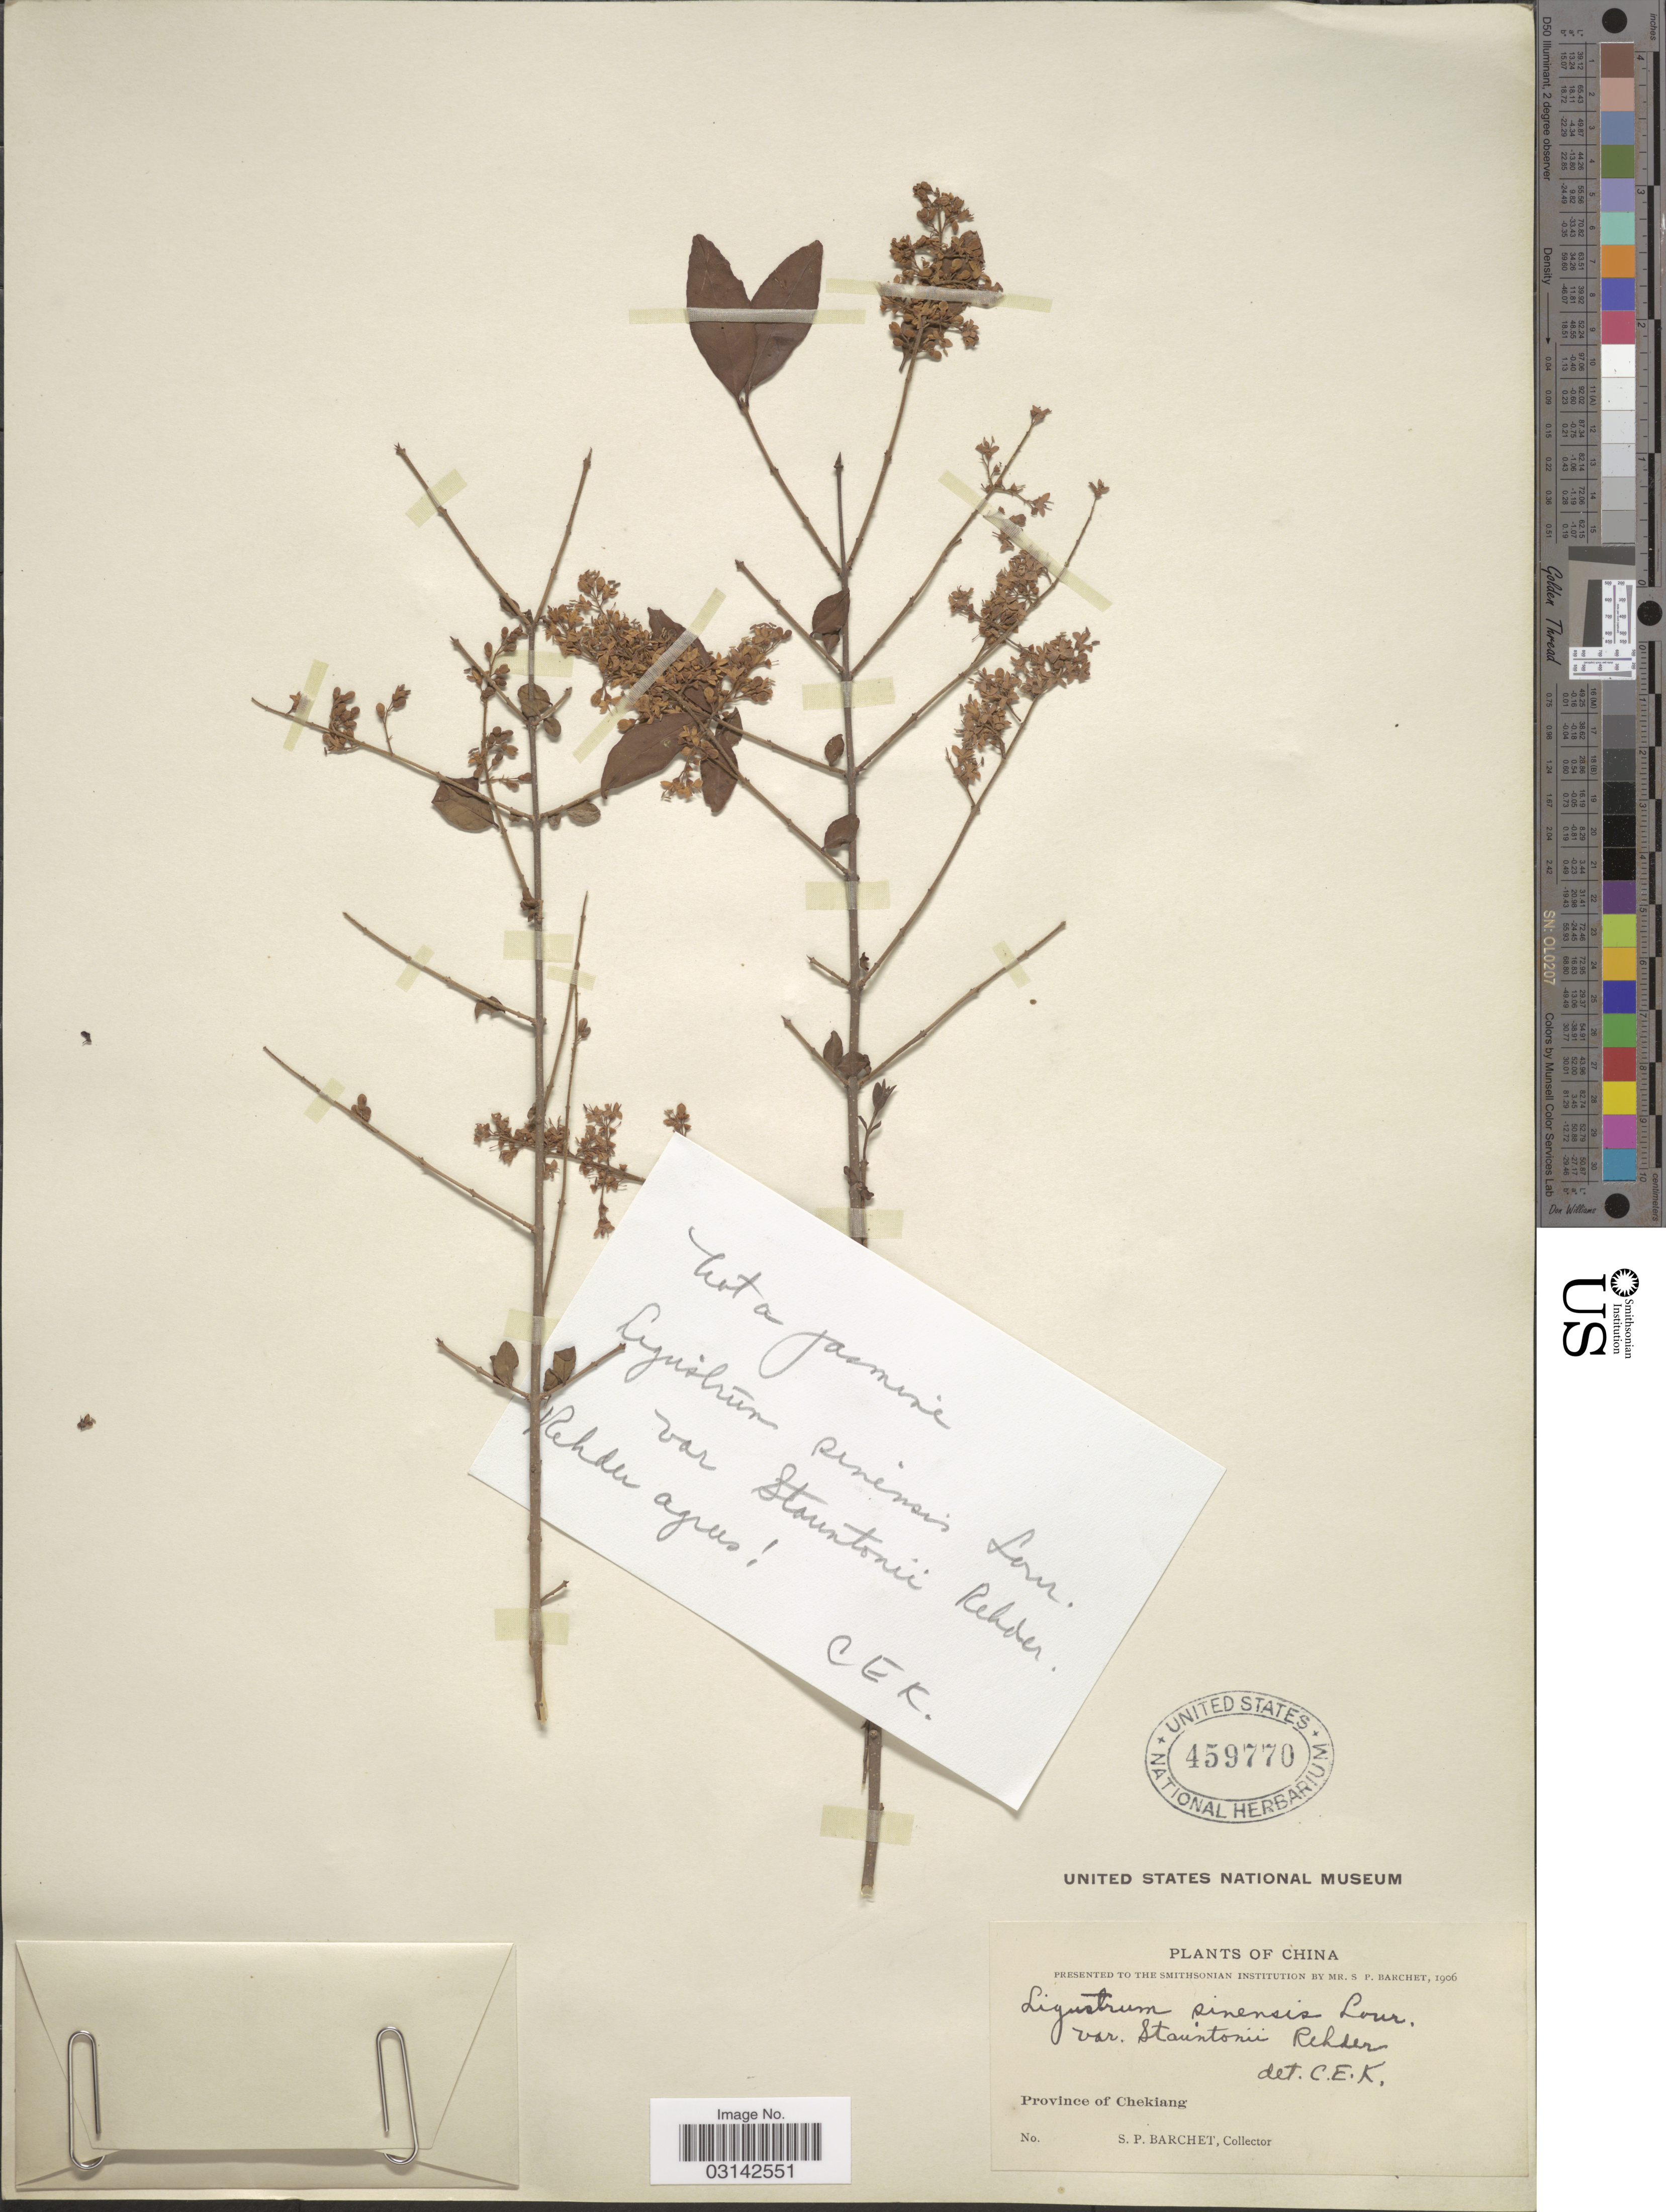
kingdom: Plantae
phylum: Tracheophyta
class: Magnoliopsida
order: Lamiales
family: Oleaceae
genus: Ligustrum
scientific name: Ligustrum sinense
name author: Lour.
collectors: S. P. Barchet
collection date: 1906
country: China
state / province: Zhejiang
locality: Province of Chekiang.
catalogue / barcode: US 459770